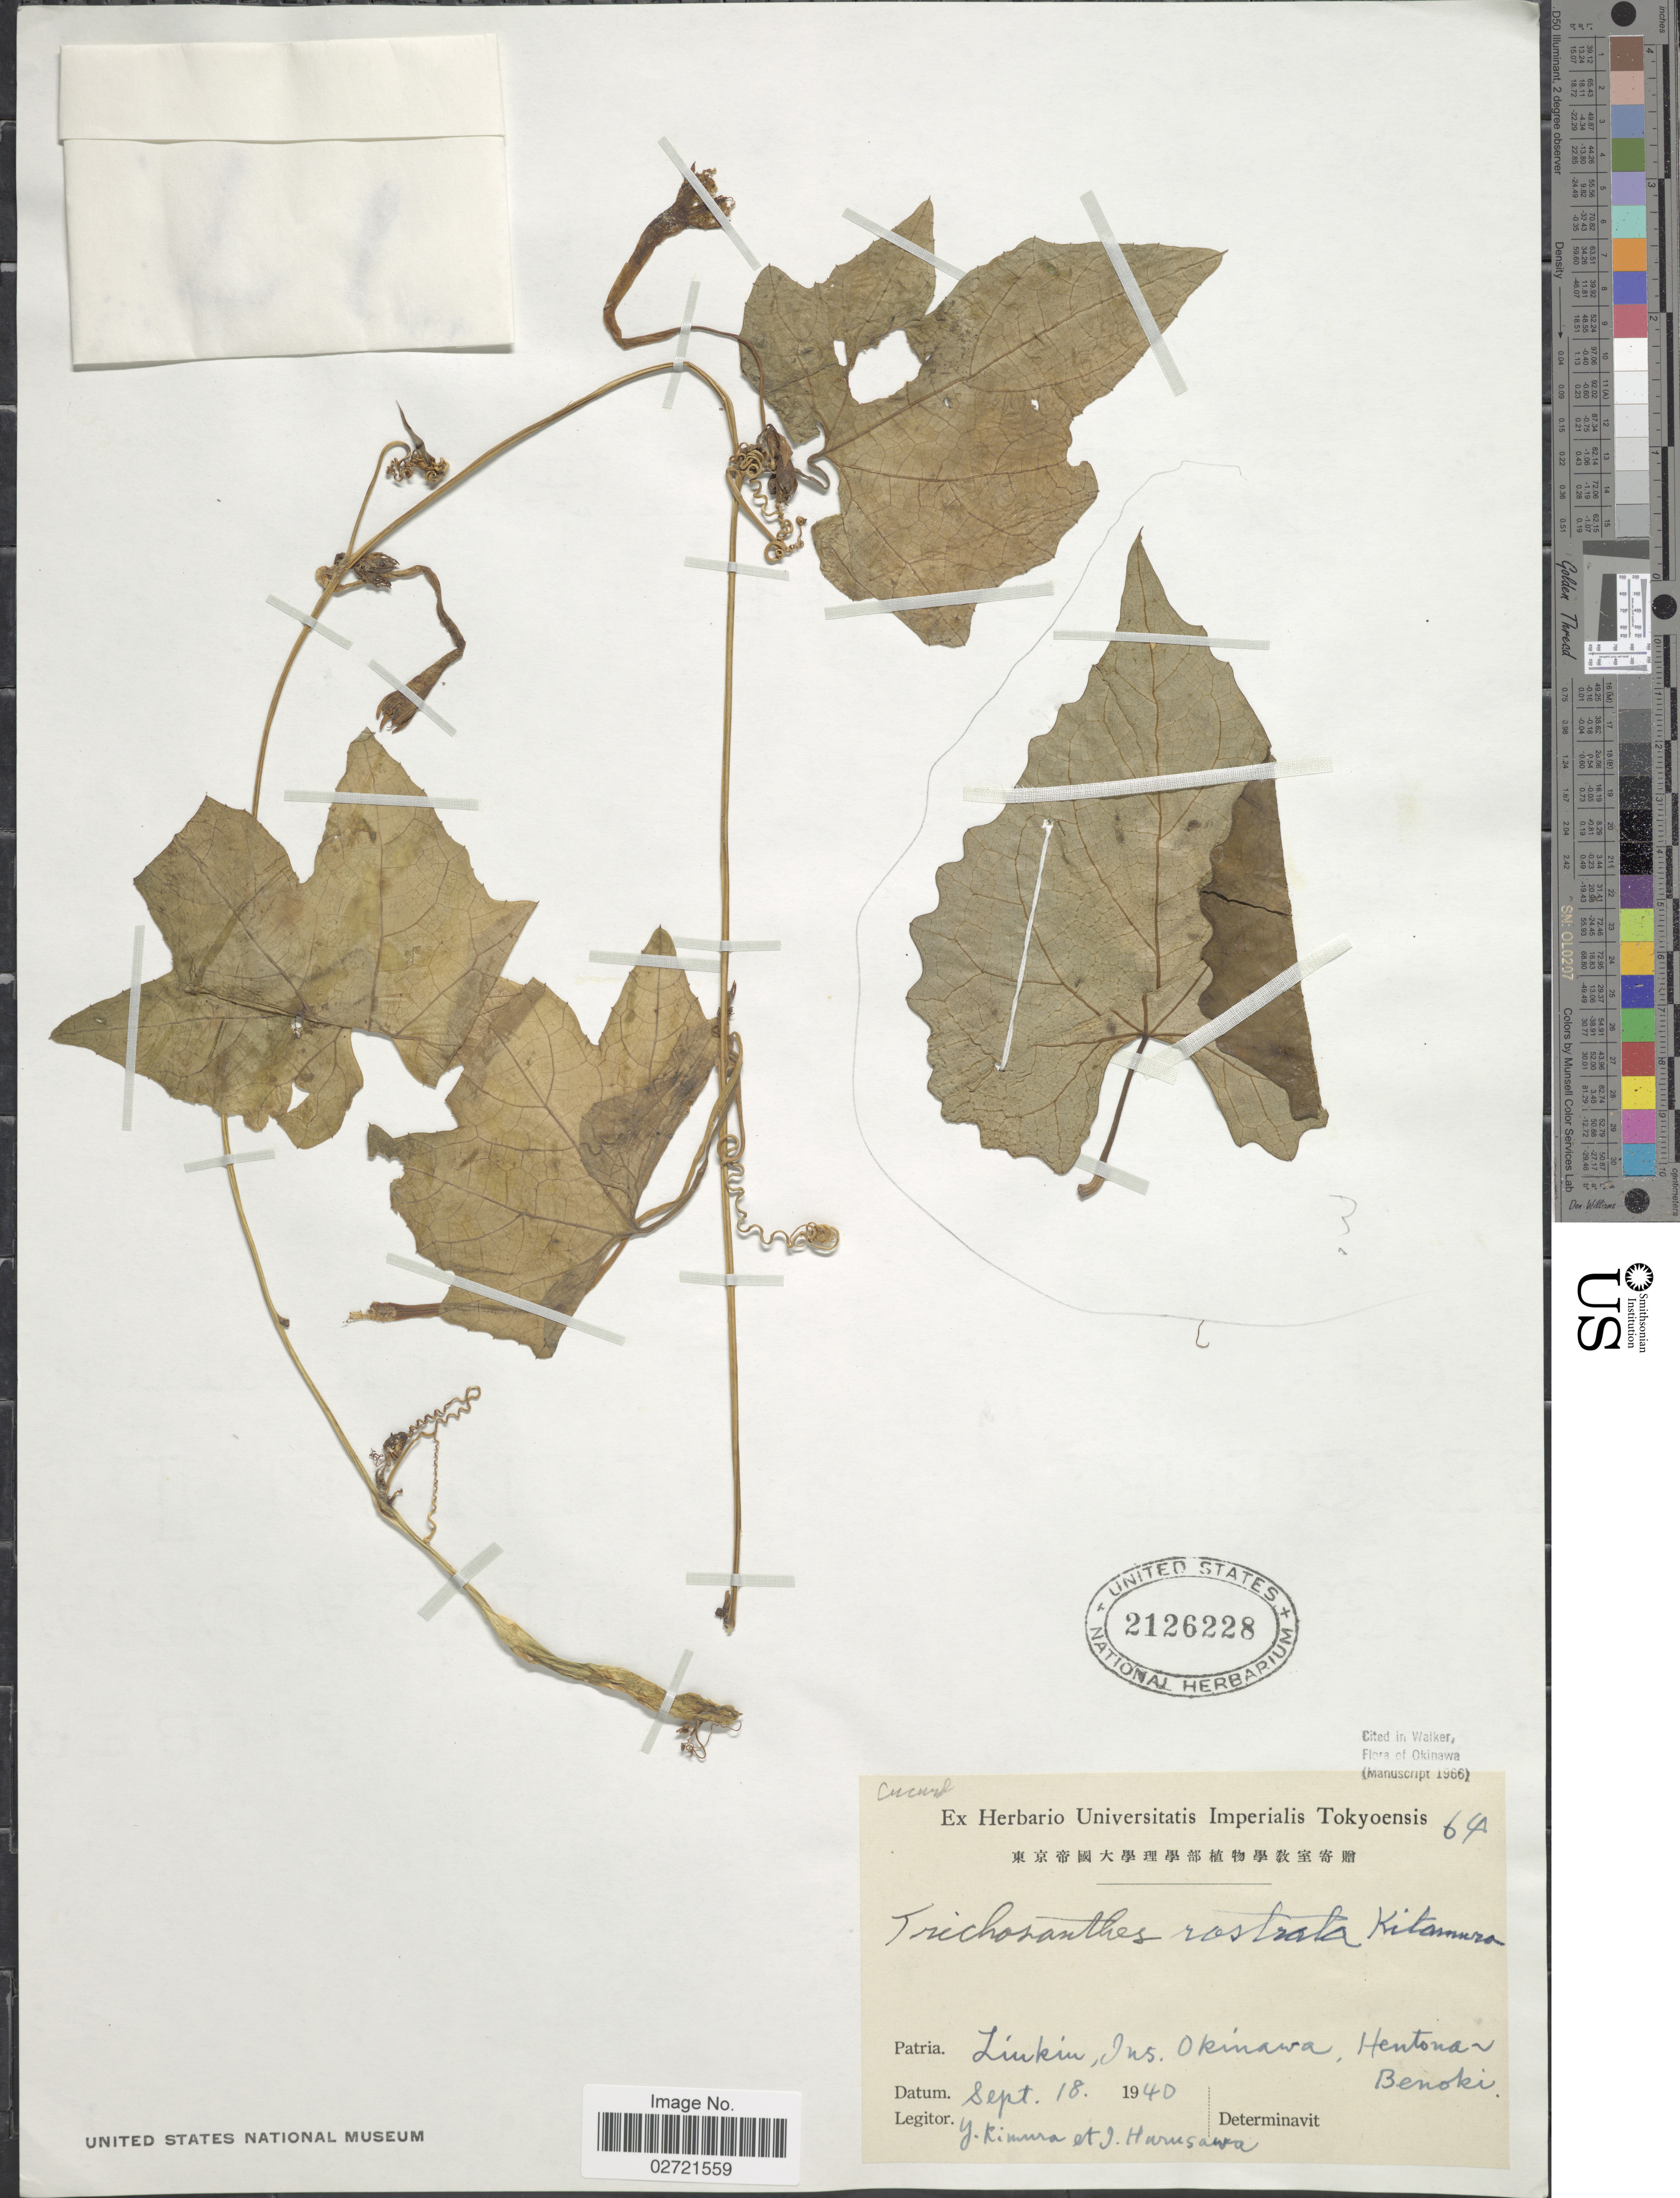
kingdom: Plantae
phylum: Tracheophyta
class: Magnoliopsida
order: Cucurbitales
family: Cucurbitaceae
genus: Trichosanthes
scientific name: Trichosanthes rostrata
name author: Kitamura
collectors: Y. Kimura & I. Hurusawa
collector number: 64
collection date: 1940-09-18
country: Japan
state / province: Okinawa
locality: Liukiu, Ins. Okinawa, Hentonaa Benoki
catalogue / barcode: US 2126228